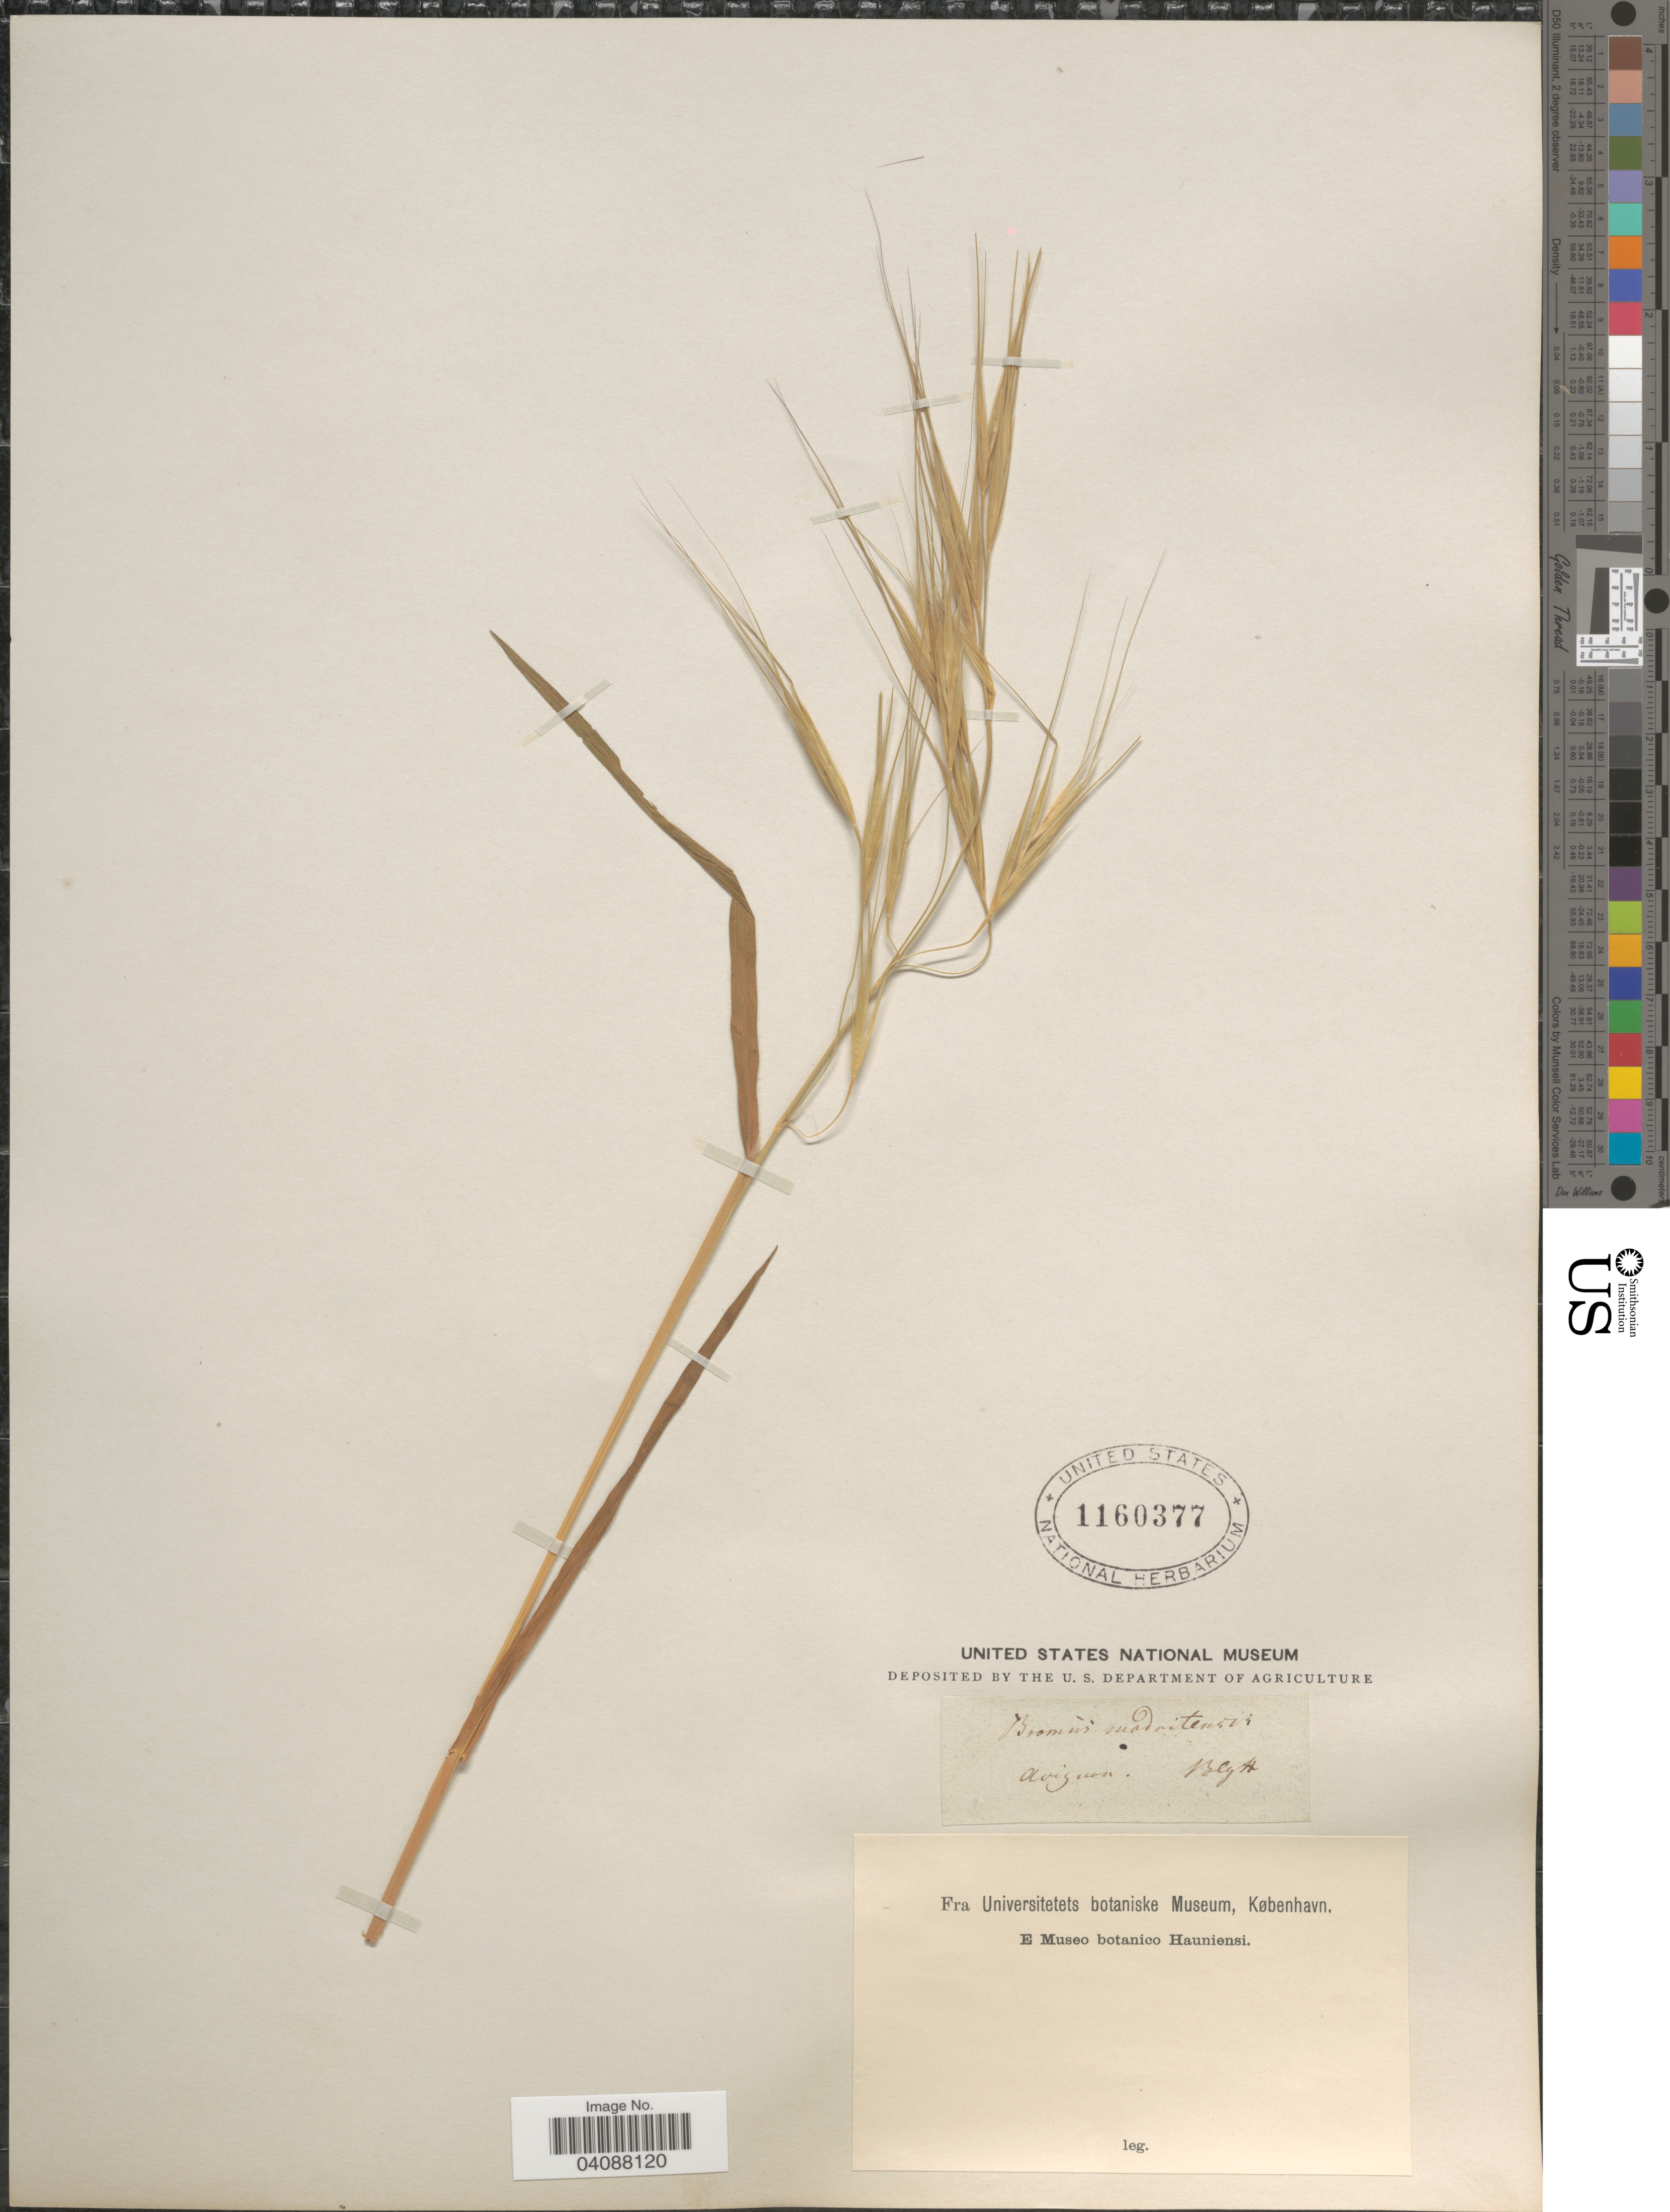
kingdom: Plantae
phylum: Tracheophyta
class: Liliopsida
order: Poales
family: Poaceae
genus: Bromus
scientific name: Bromus madritensis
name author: L.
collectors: Blytt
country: France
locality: Avignon.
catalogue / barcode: US 1160377